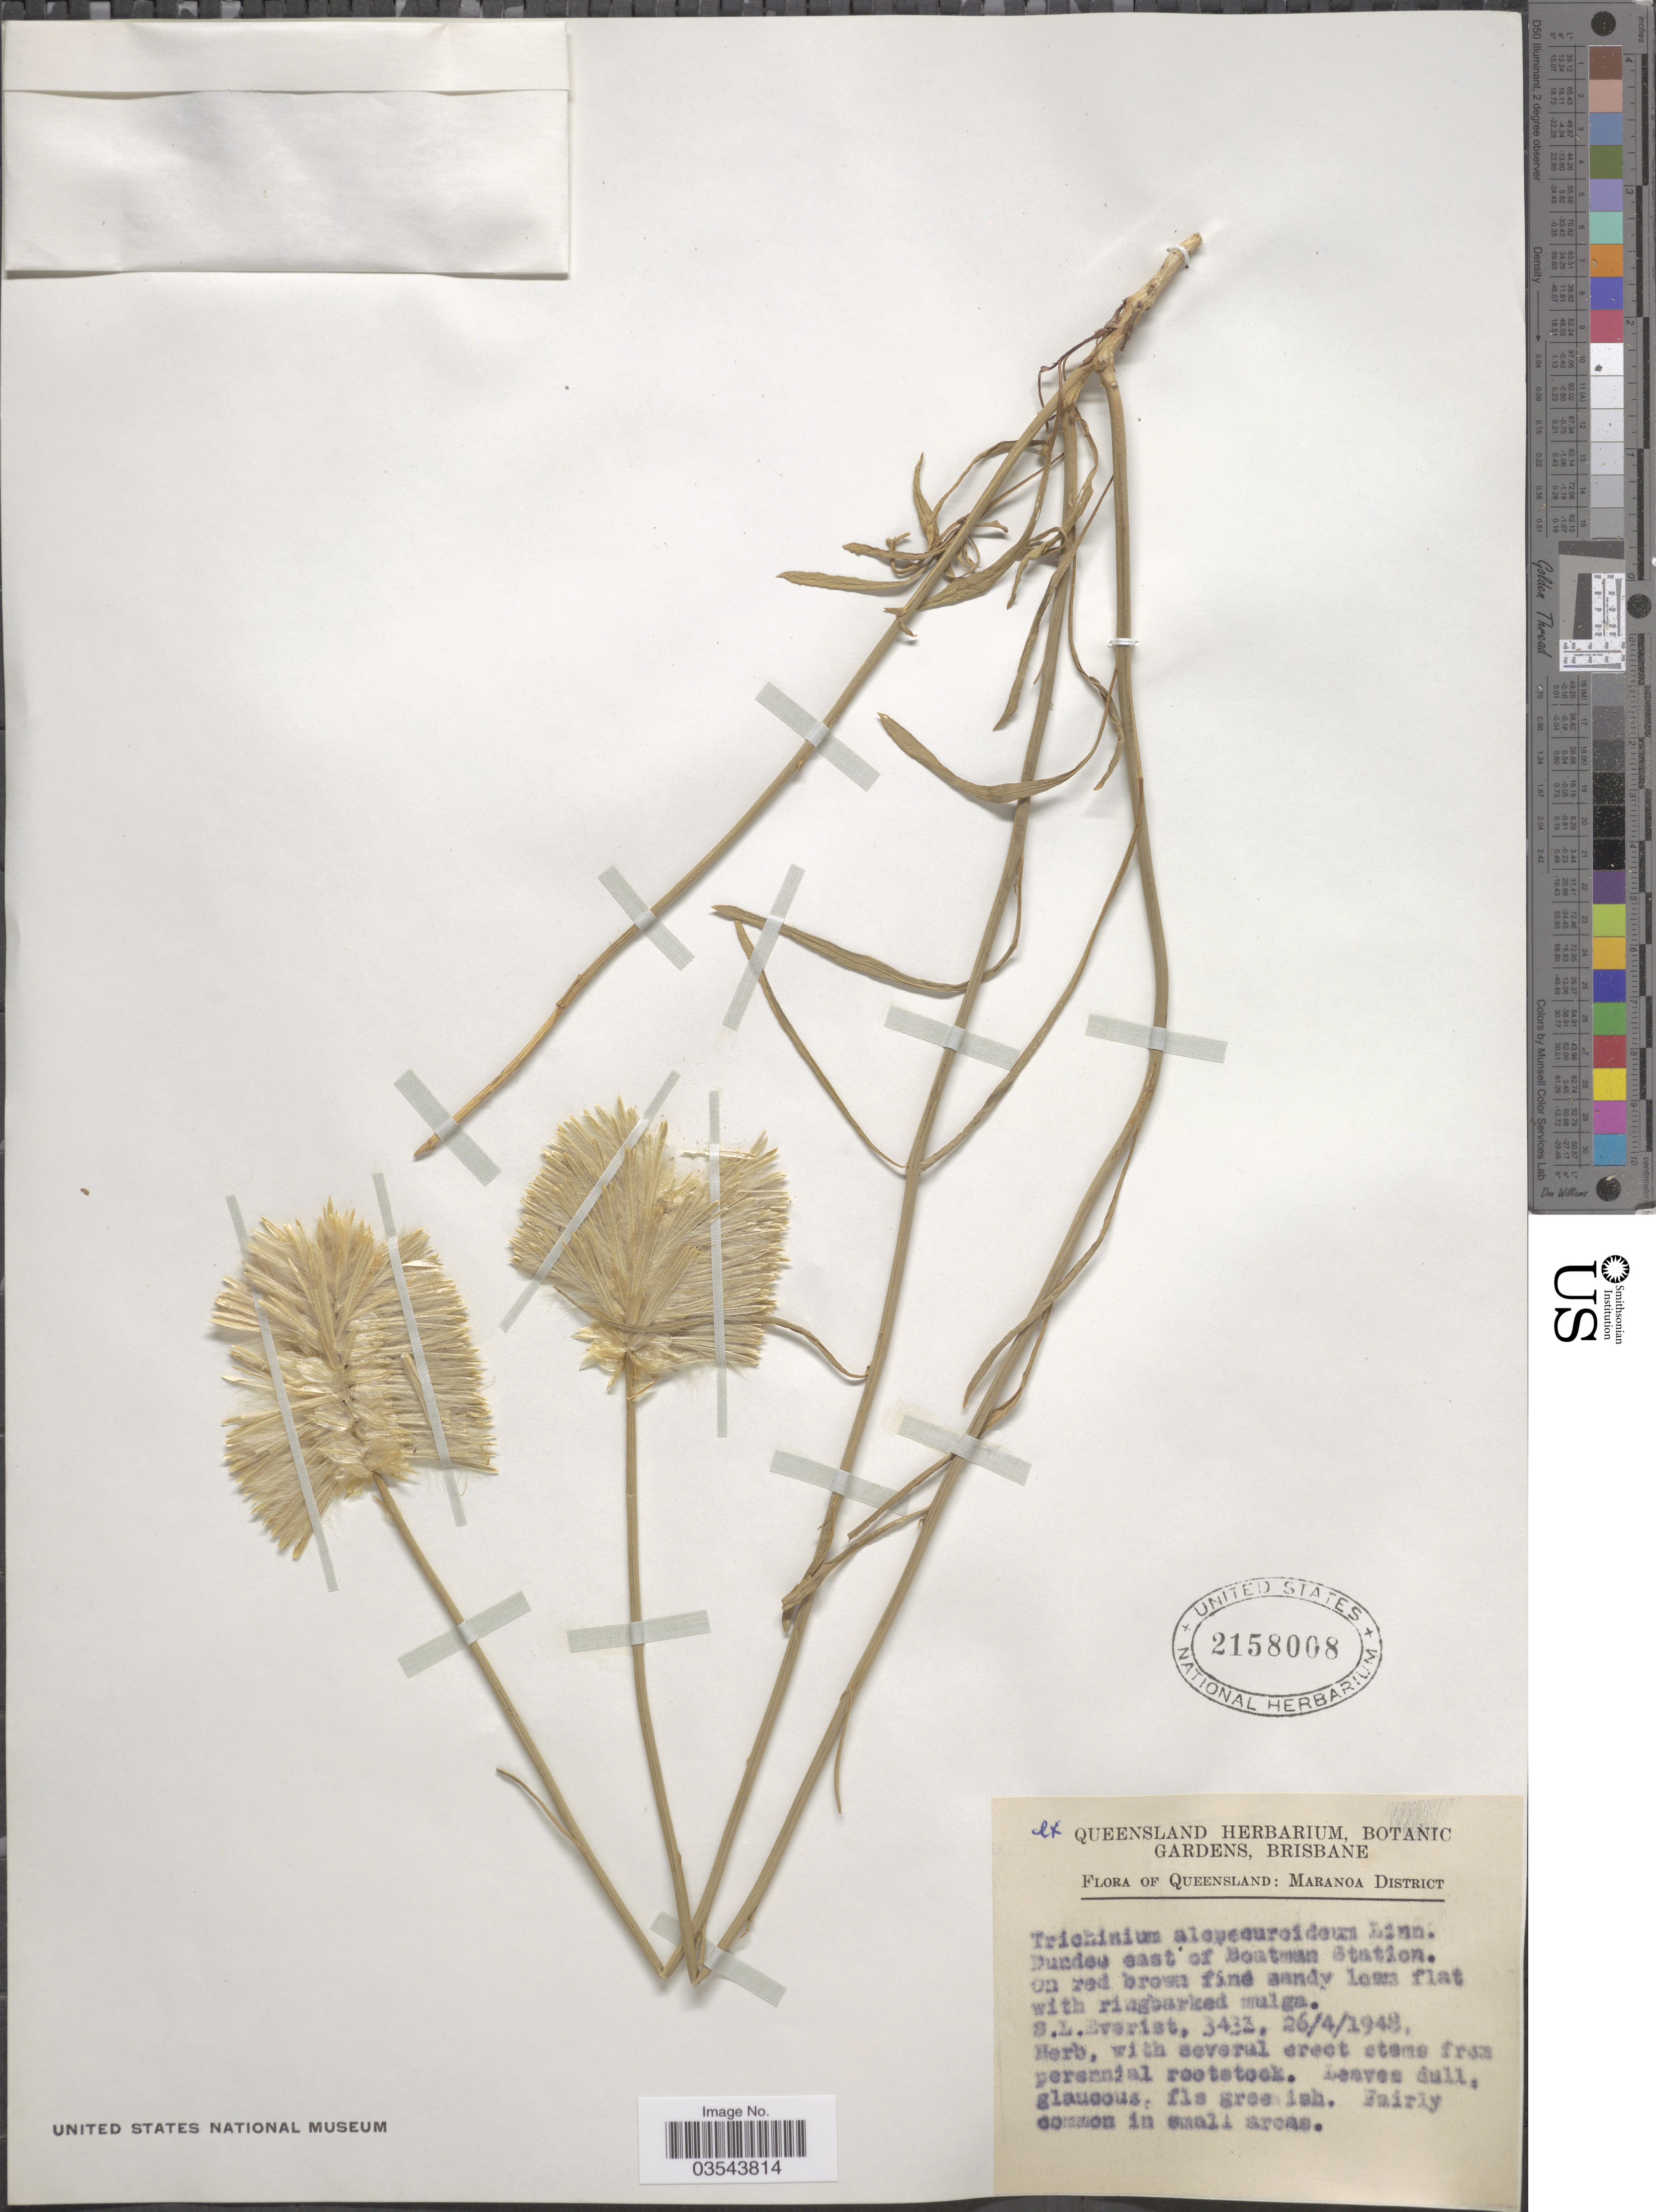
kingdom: Plantae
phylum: Tracheophyta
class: Magnoliopsida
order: Caryophyllales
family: Amaranthaceae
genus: Ptilotus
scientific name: Ptilotus polystachyus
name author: (Gaudich.) F. Muell.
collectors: S. Everist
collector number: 3433*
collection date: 1948-04-26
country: Australia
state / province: Queensland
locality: Maranoa District. Dundee east of Boatman Station.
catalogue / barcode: US 2158008